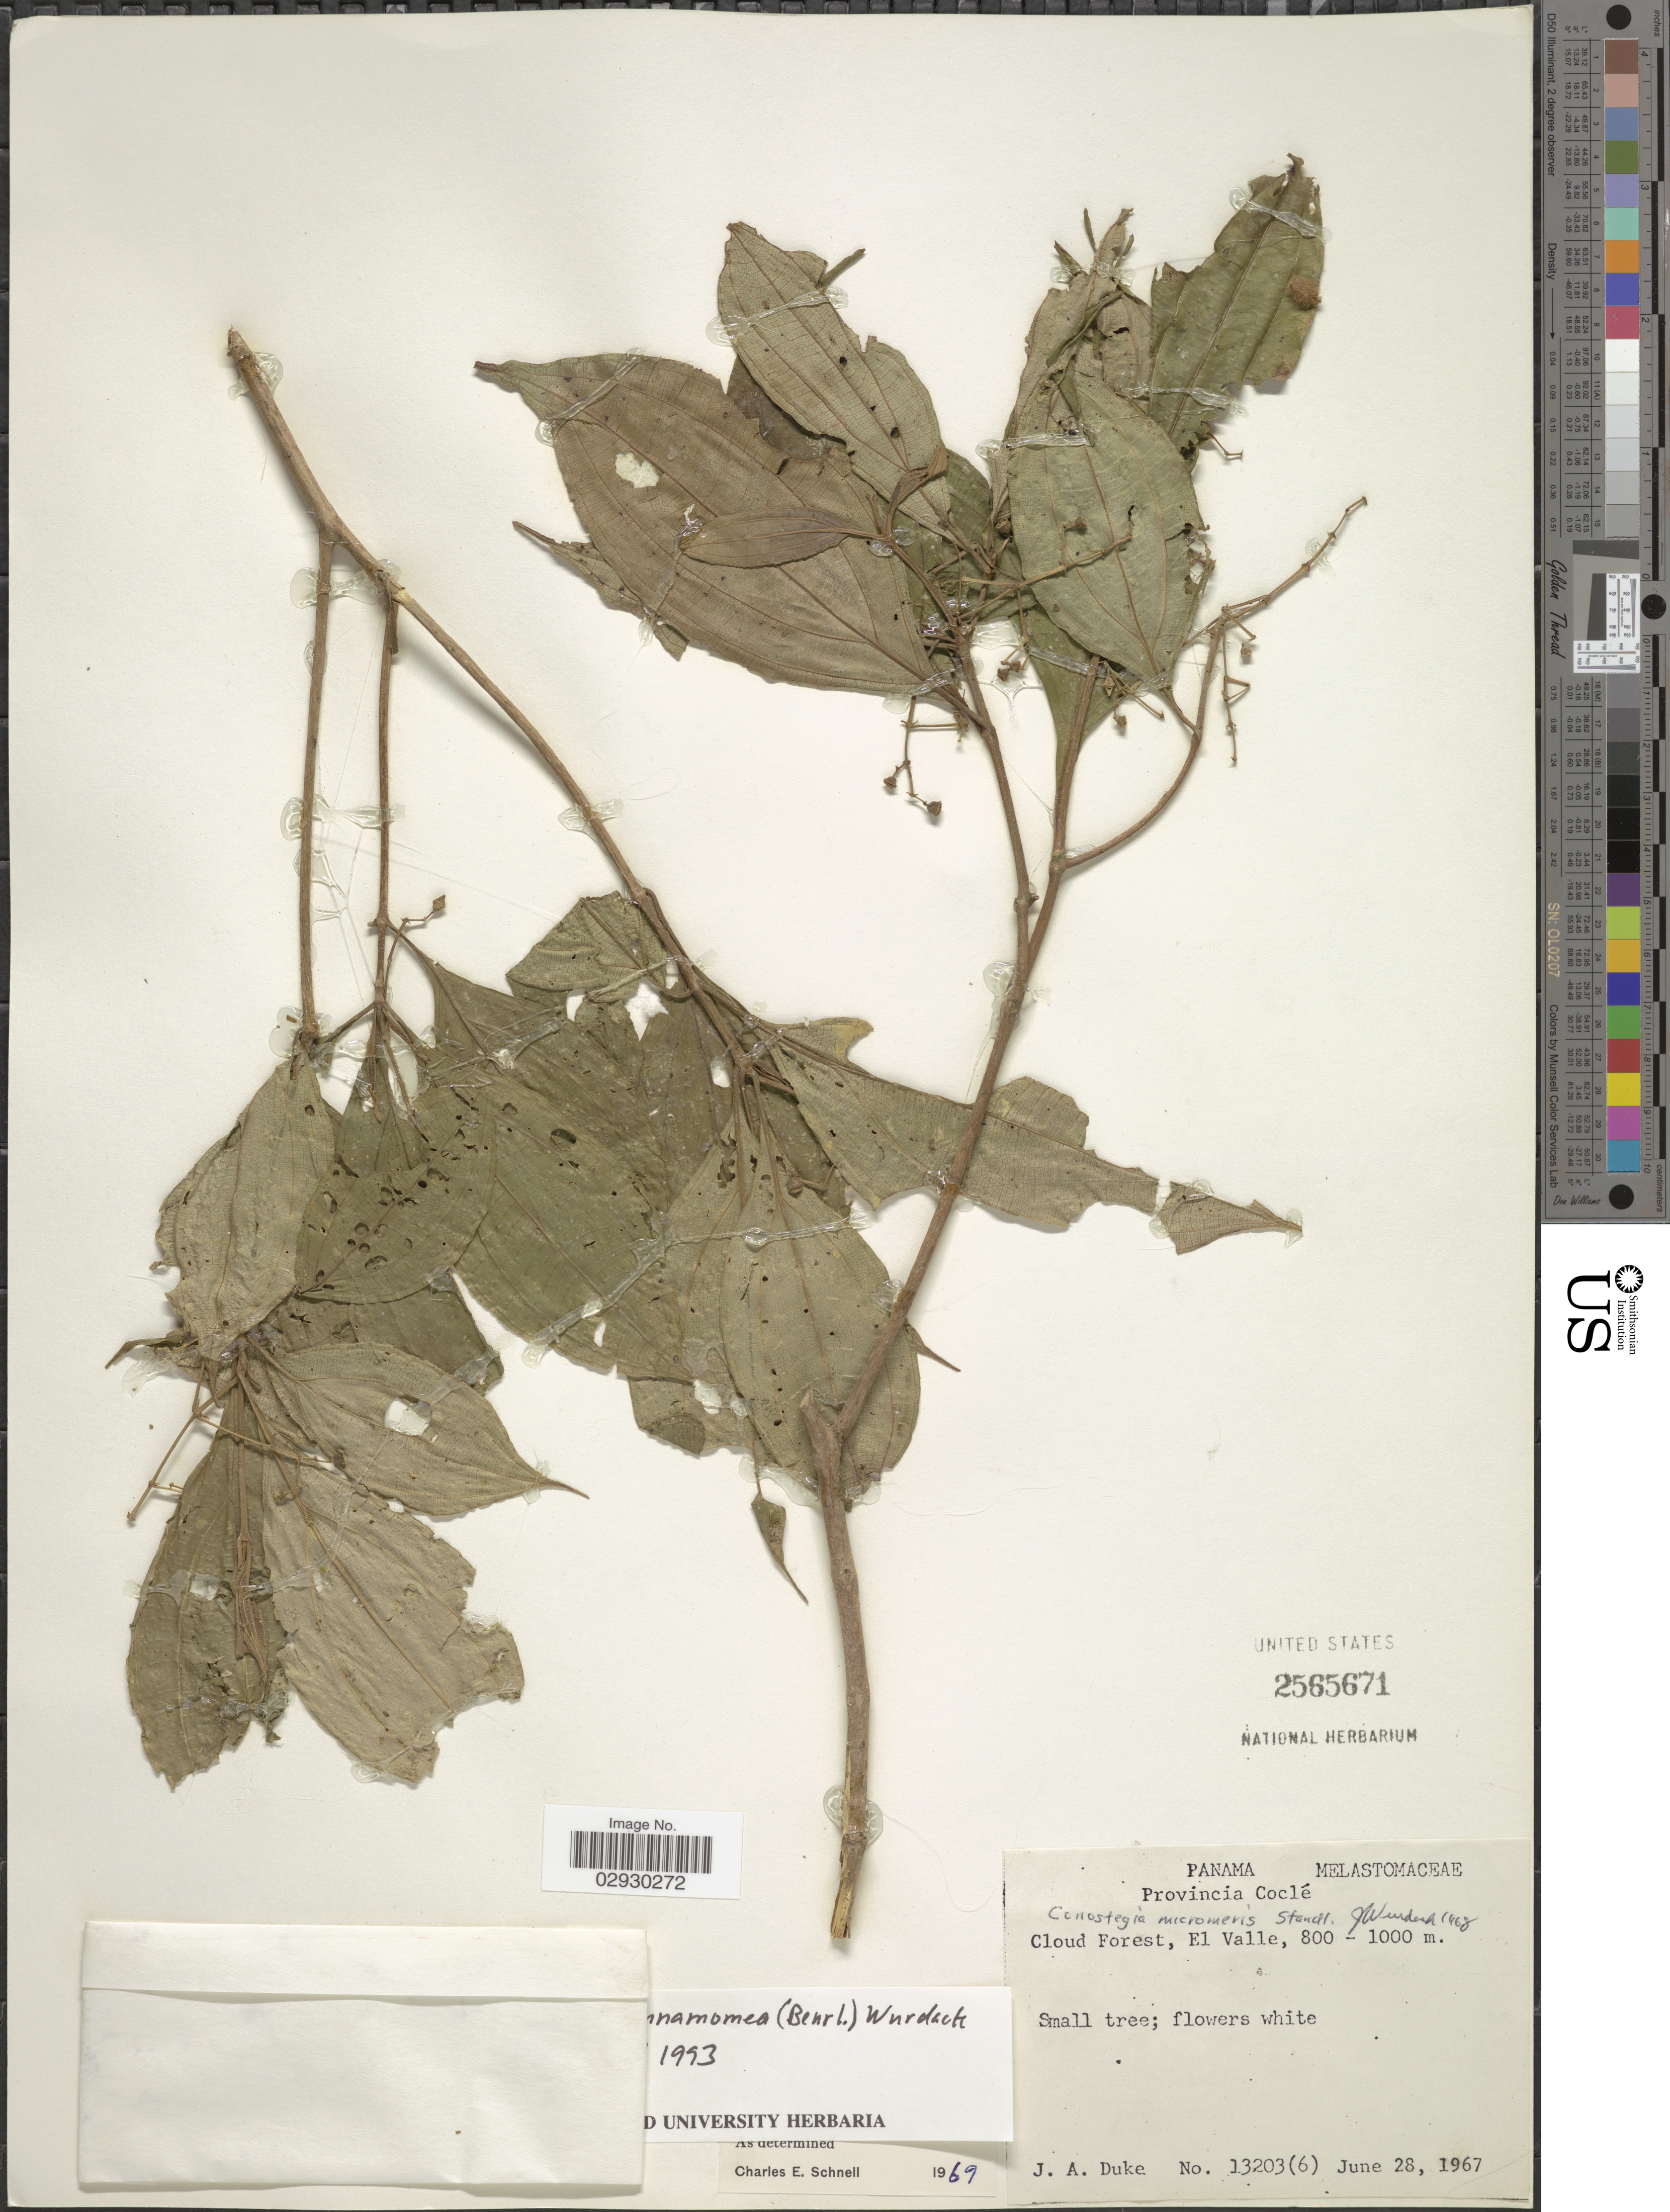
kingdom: Plantae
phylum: Tracheophyta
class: Magnoliopsida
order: Myrtales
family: Melastomataceae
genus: Conostegia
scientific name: Conostegia cinnamomea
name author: (Beurl.) Cogn.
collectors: J. A. Duke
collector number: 13203 (6)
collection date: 1967-06-28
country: Panama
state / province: Coclé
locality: Provincia de Coclé. Cloud Forest, El Valle.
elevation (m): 800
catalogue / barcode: US 2565671